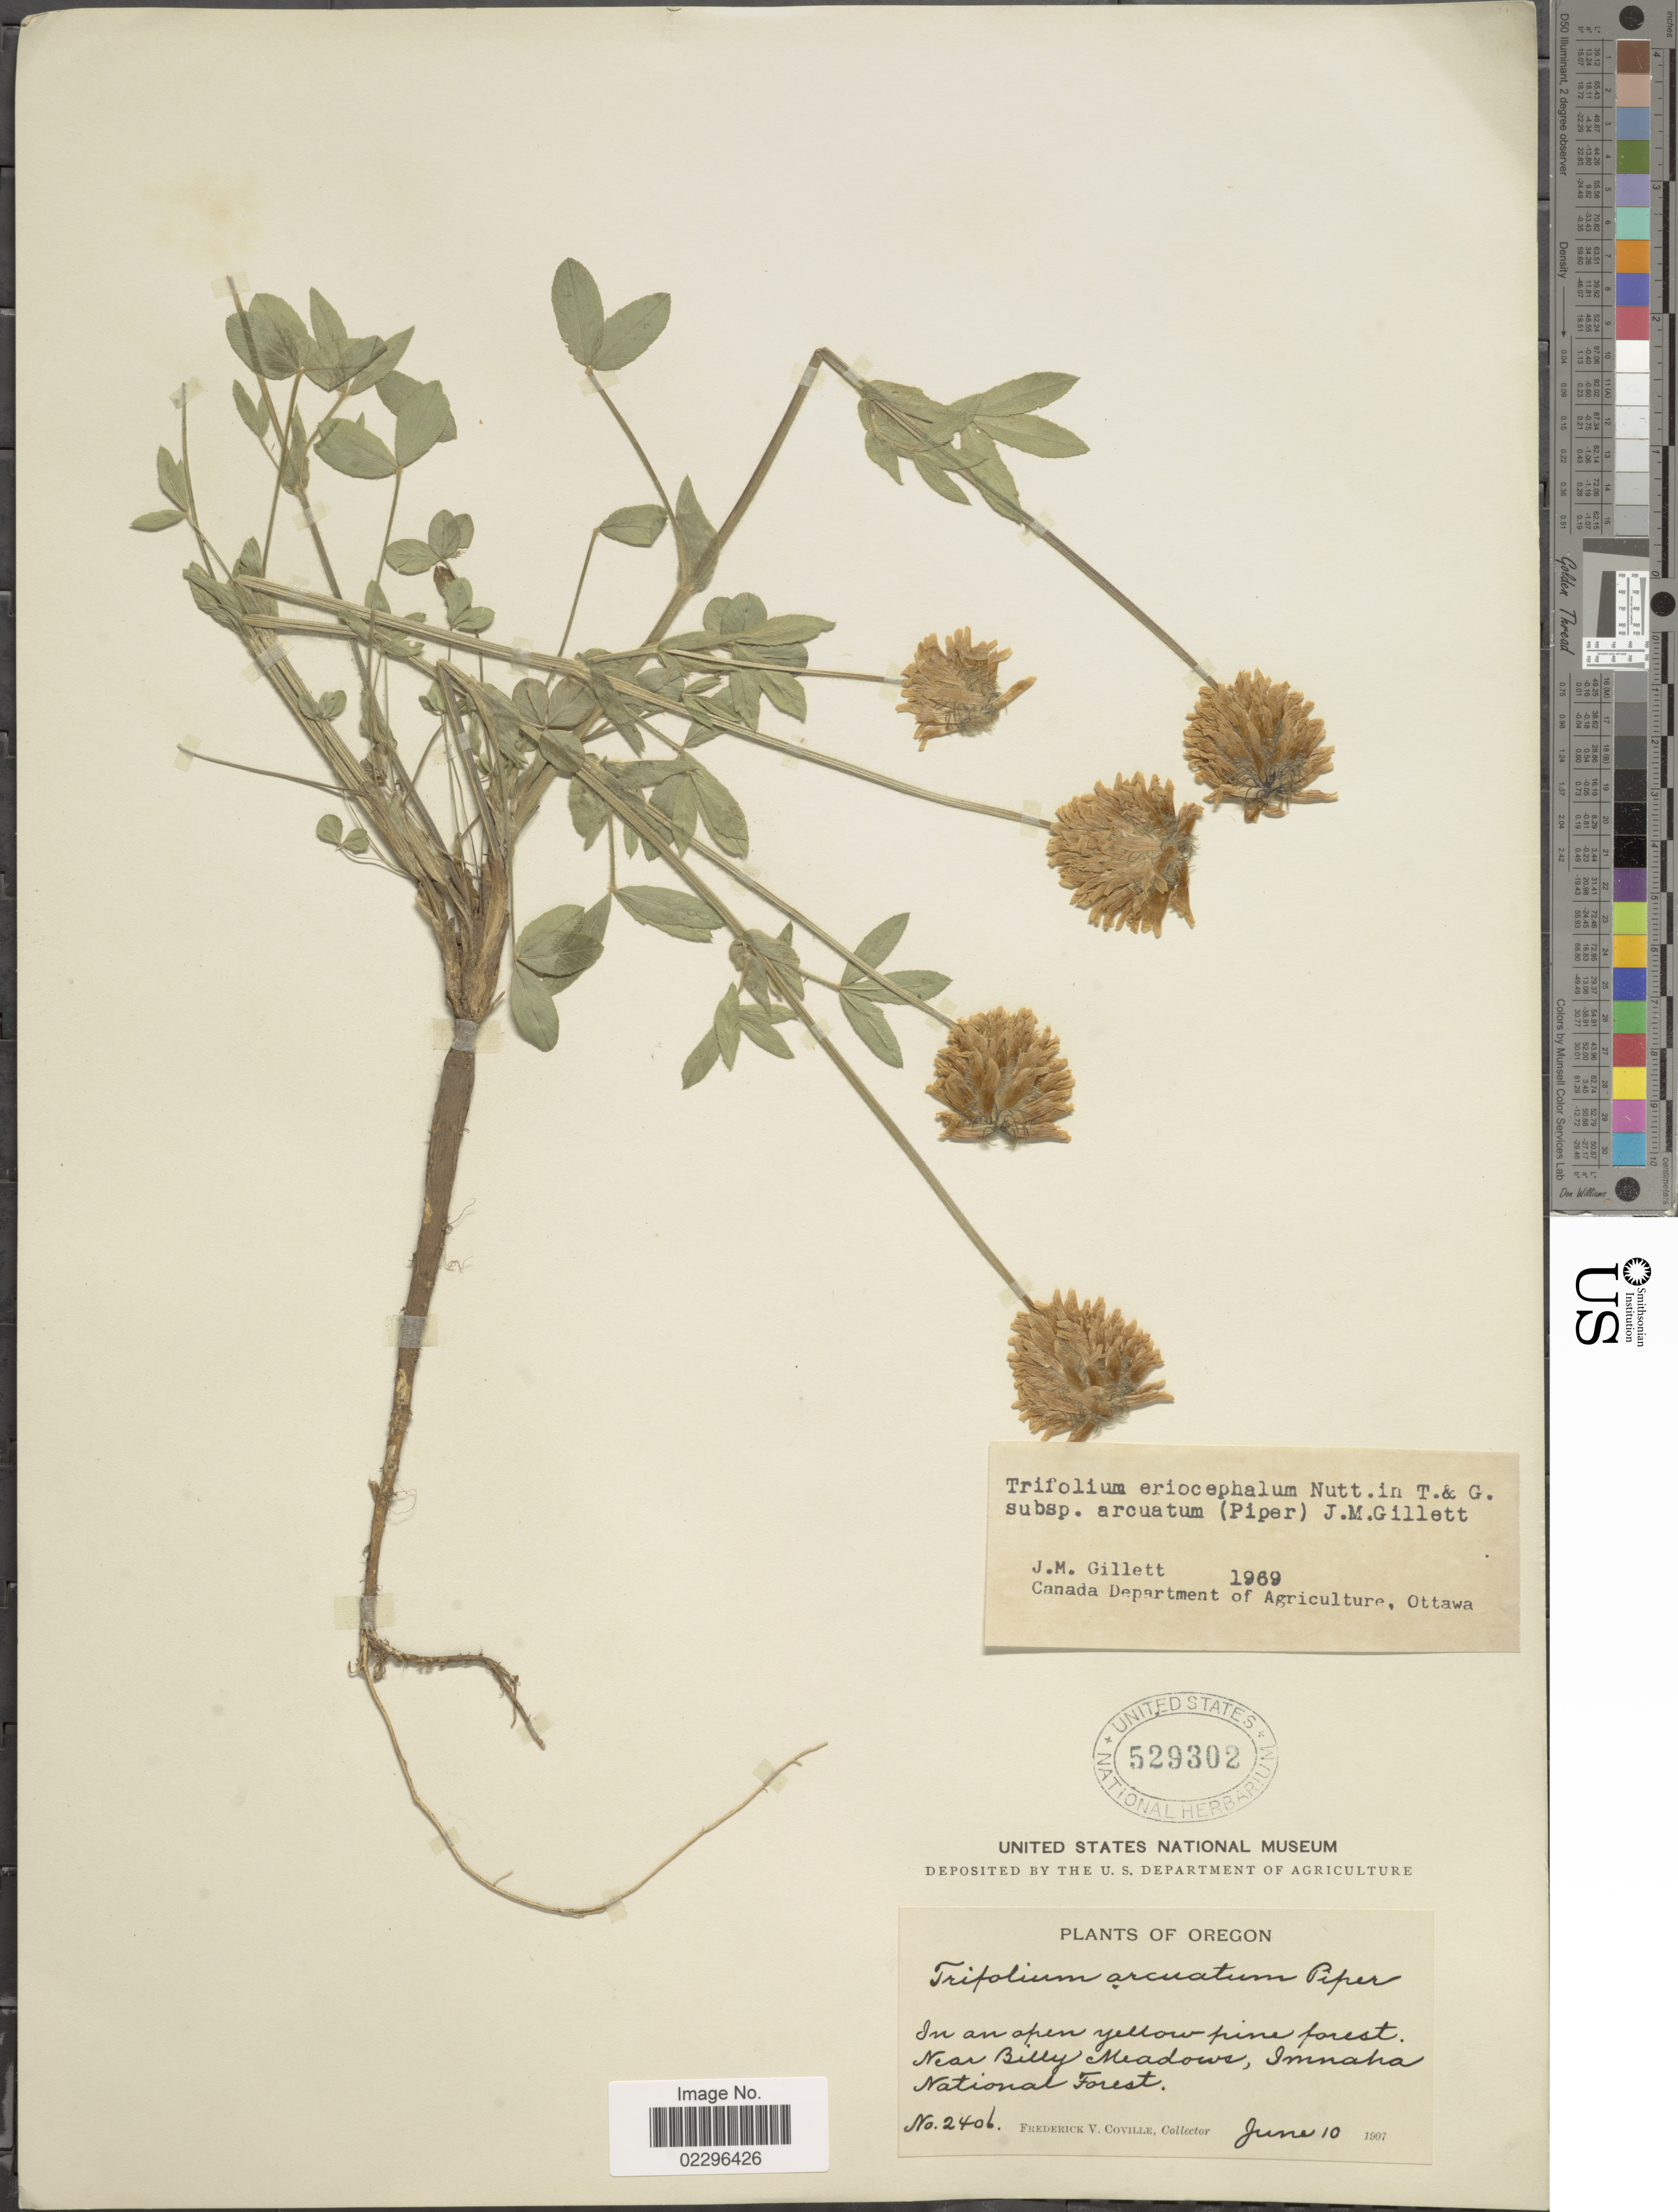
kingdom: Plantae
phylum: Tracheophyta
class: Magnoliopsida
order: Fabales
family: Fabaceae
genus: Trifolium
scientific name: Trifolium eriocephalum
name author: Nutt.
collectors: F. V. Coville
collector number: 2406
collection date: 1907-06-10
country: United States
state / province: Oregon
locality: Near Billy Meadows, Imnaha National Forest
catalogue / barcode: US 529302